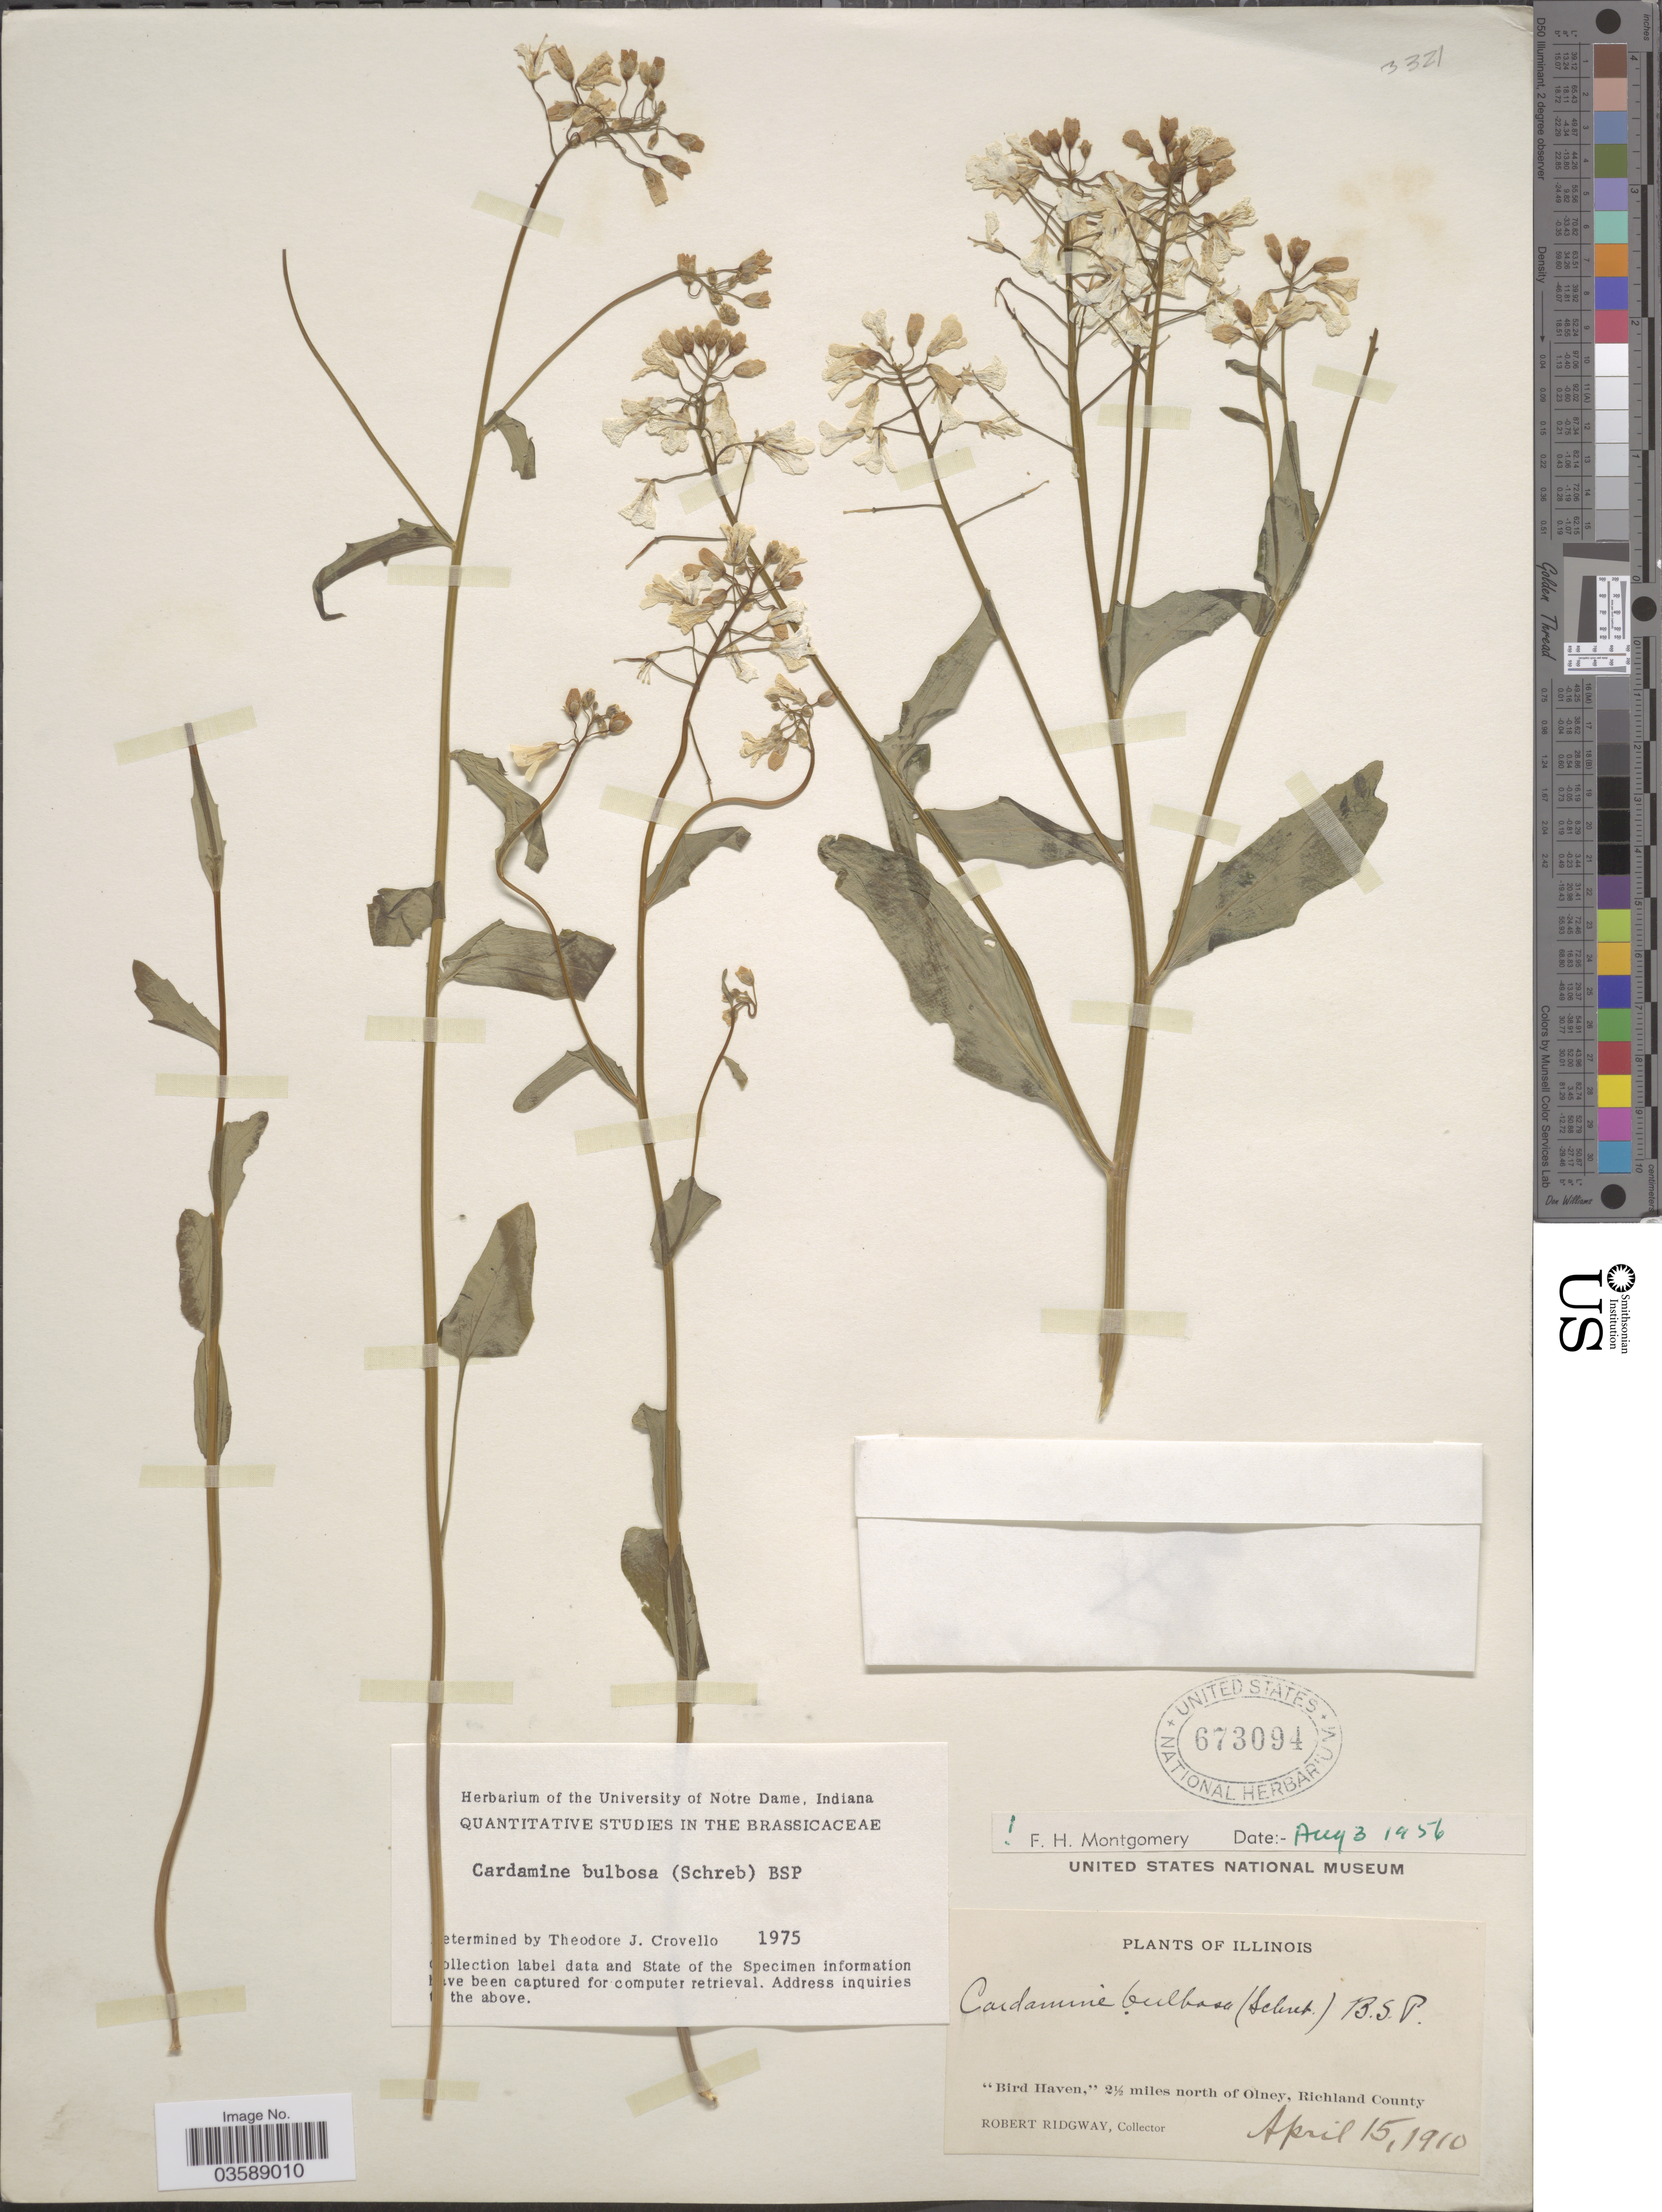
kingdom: Plantae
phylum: Tracheophyta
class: Magnoliopsida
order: Brassicales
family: Brassicaceae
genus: Cardamine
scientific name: Cardamine bulbosa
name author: (Schreb. ex Muhl.) Britton et al.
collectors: R. Ridgway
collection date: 1910-04-15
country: United States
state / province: Illinois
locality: Bird Haven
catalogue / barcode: US 673094